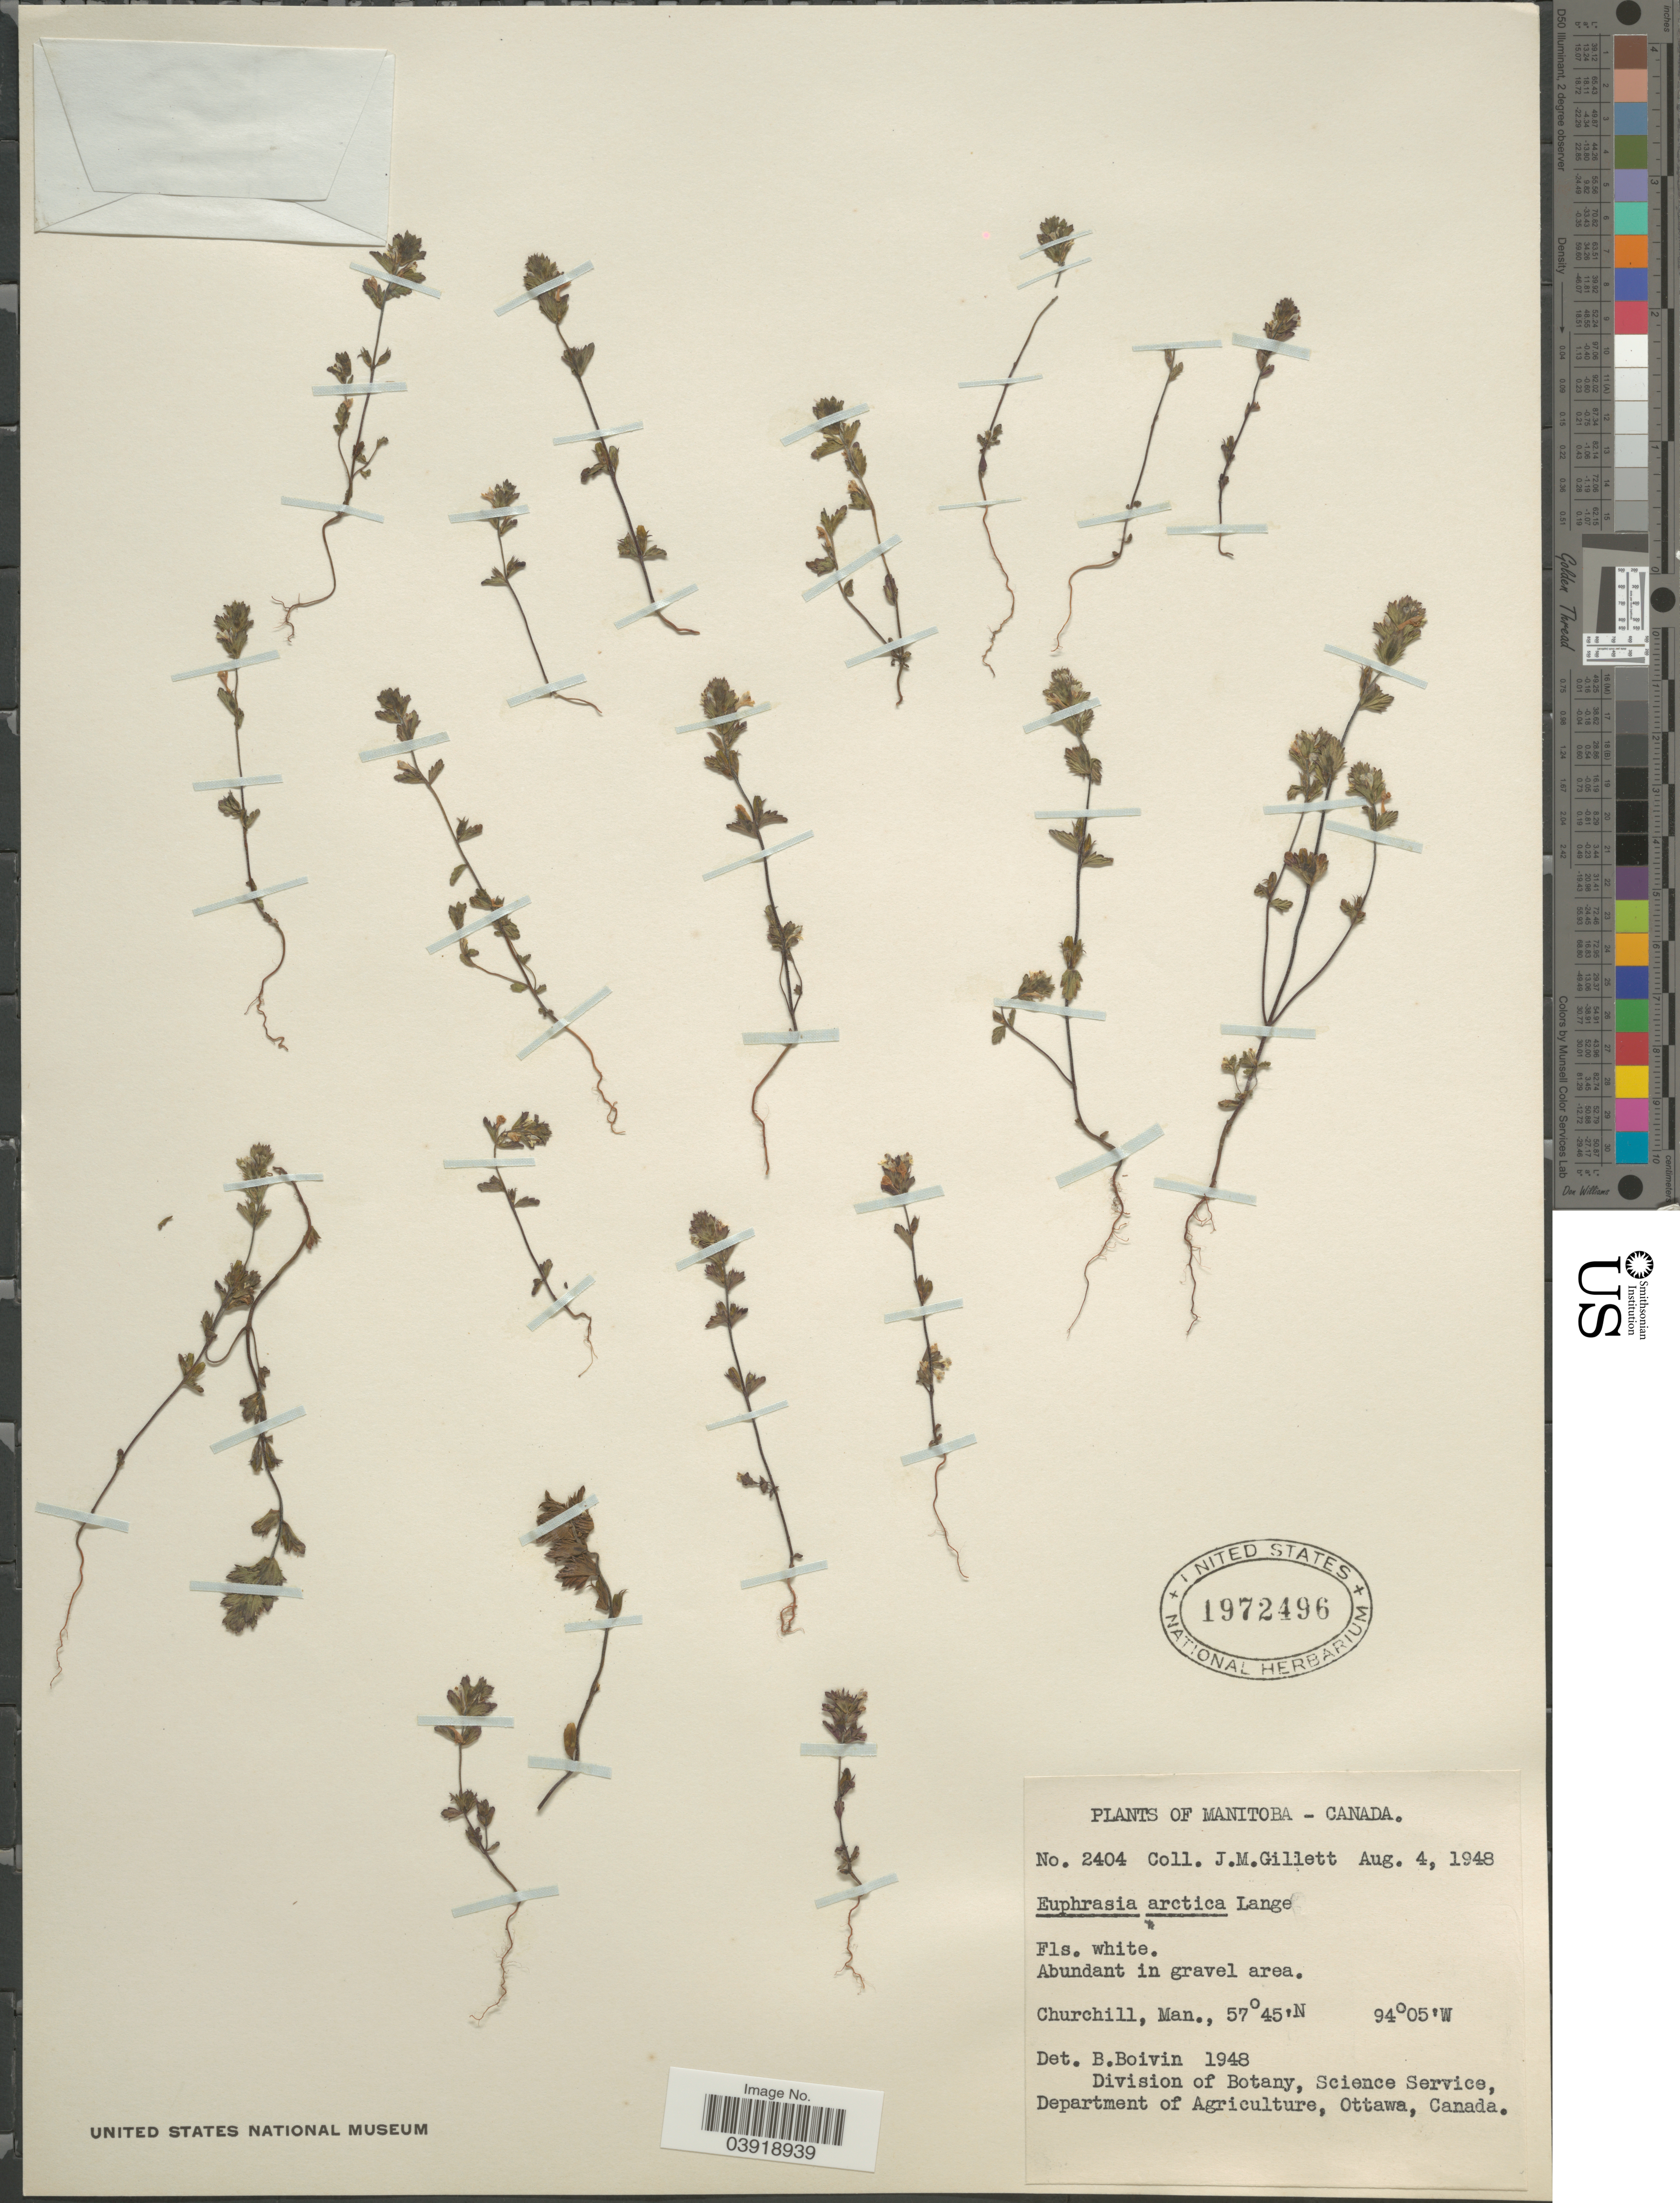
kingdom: Plantae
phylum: Tracheophyta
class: Magnoliopsida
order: Lamiales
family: Orobanchaceae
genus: Euphrasia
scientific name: Euphrasia arctica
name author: Lange ex Rostrup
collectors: J. M. Gillett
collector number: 2404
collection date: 1948-08-04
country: Canada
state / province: Manitoba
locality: Churchill.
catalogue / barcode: US 1972496